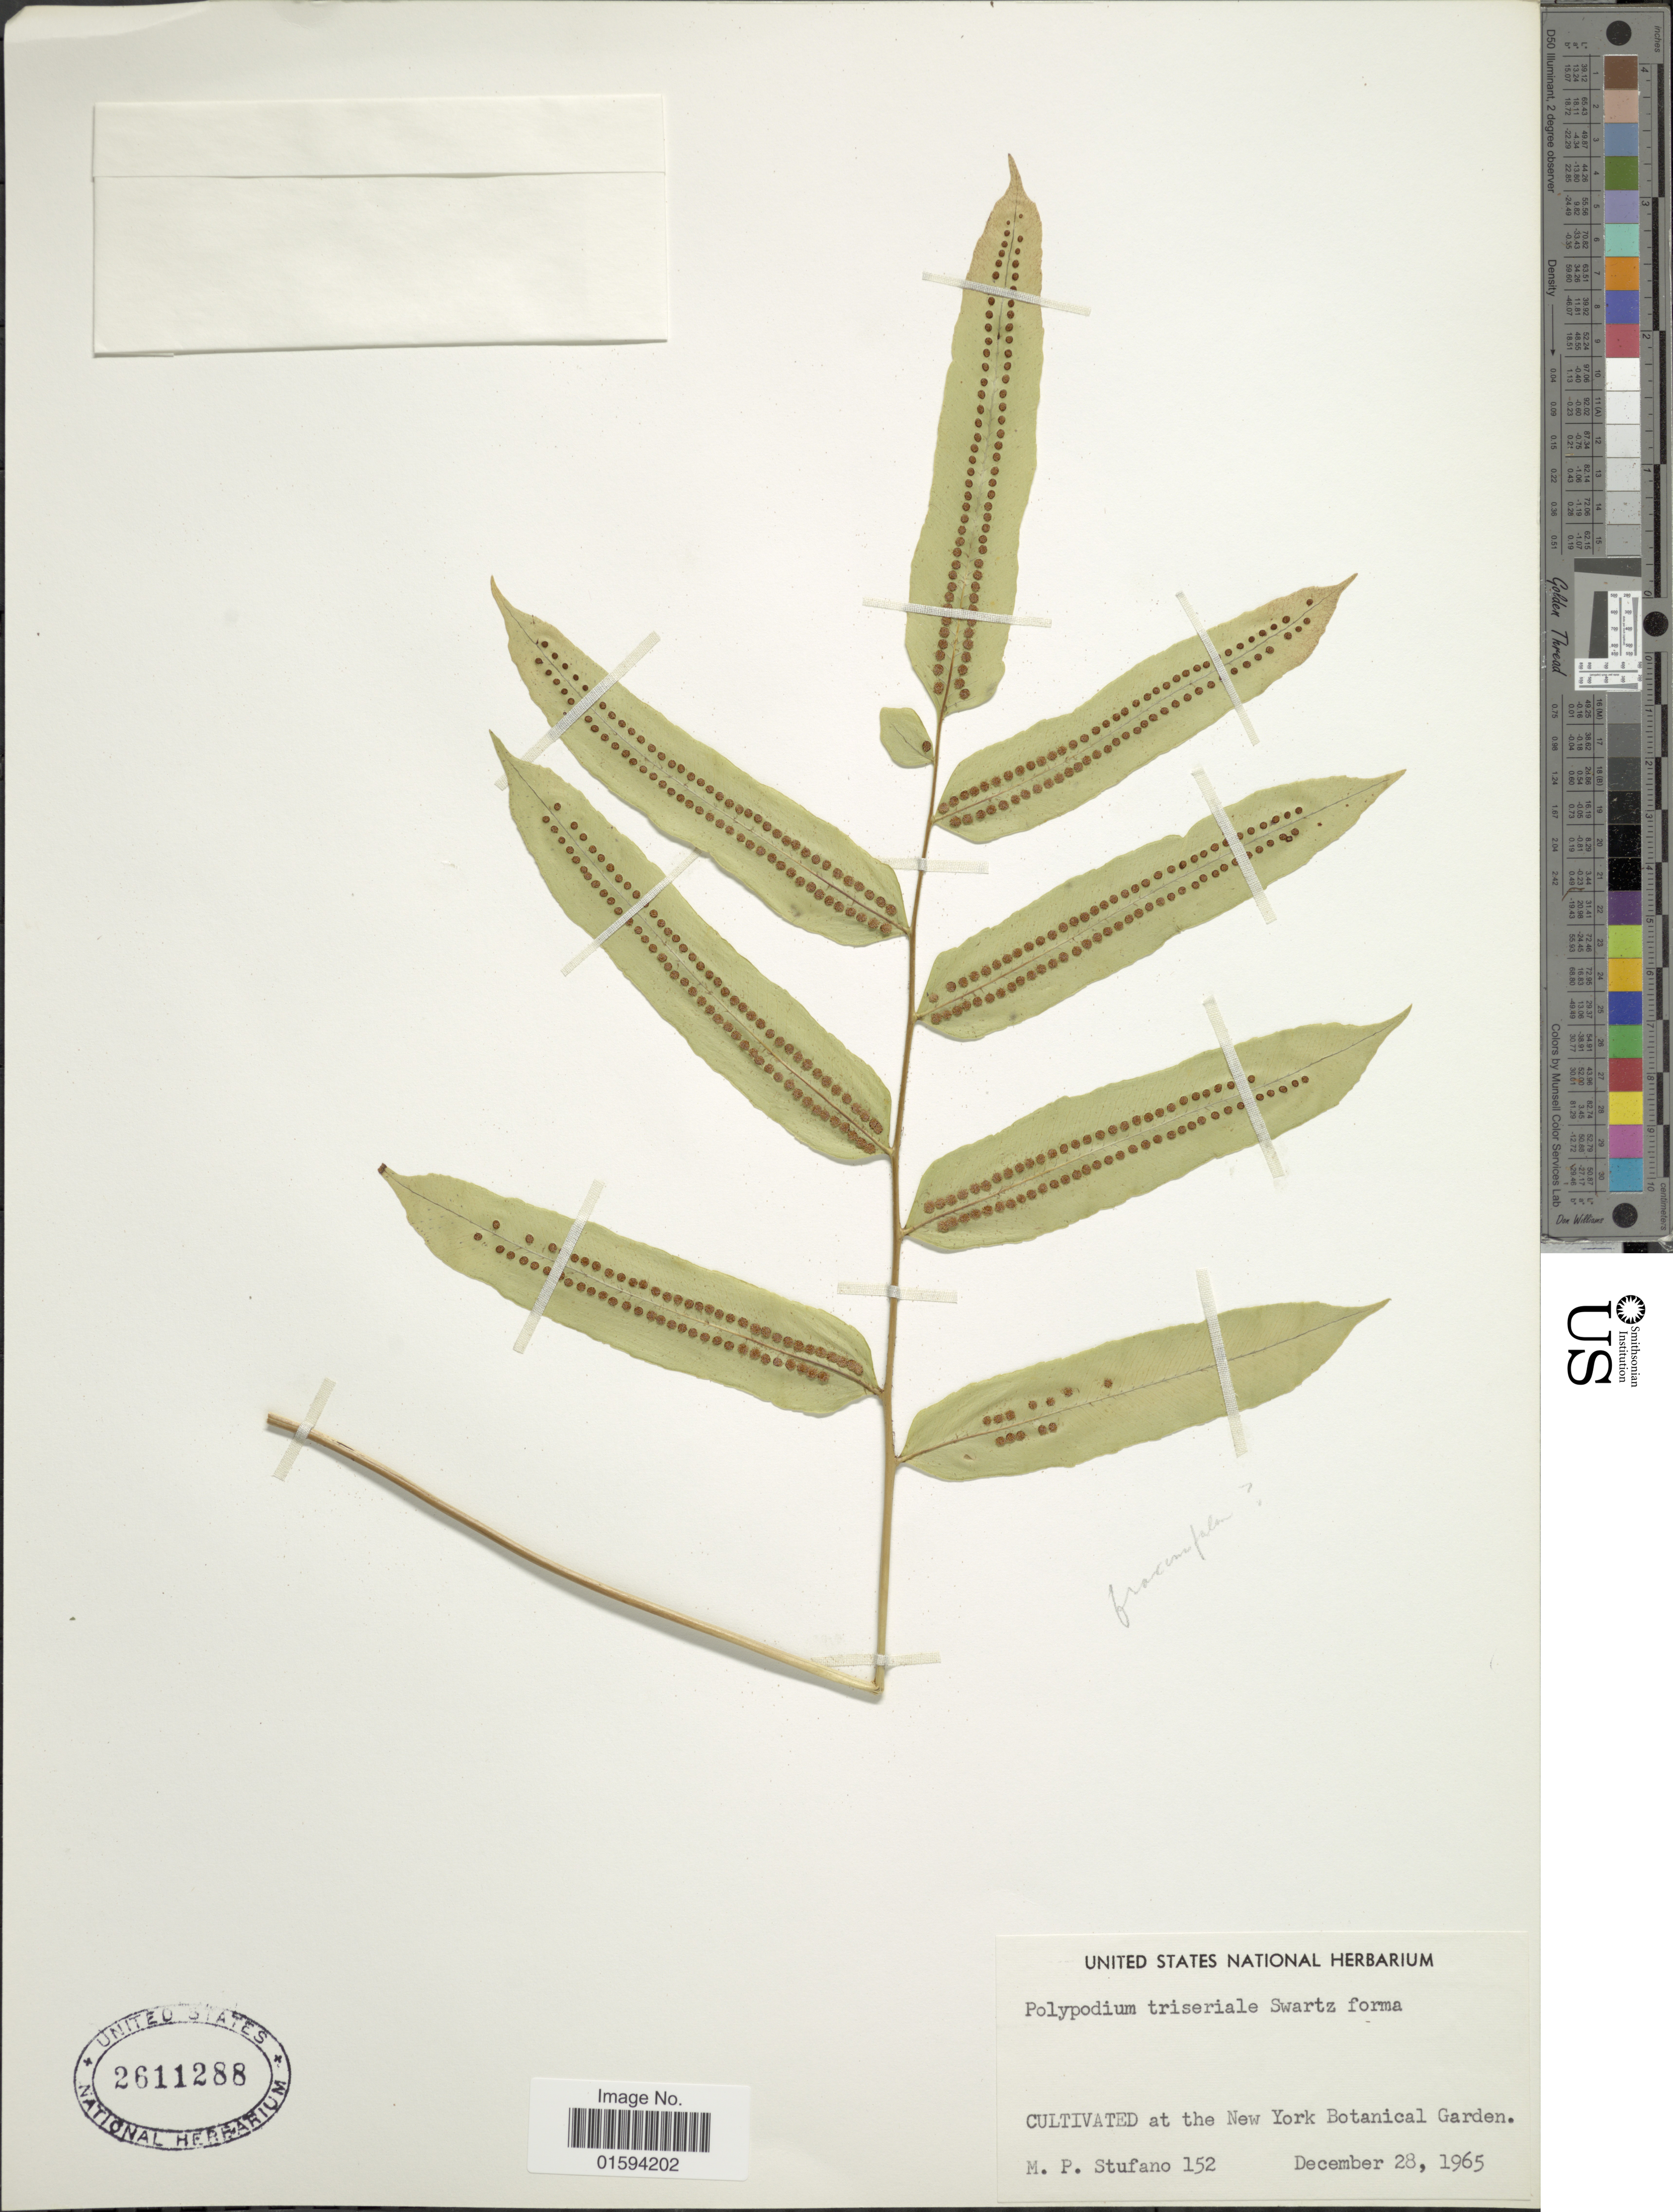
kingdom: Plantae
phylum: Tracheophyta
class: Polypodiopsida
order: Polypodiales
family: Polypodiaceae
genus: Polypodium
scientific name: Polypodium triseriale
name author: Sw.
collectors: M. Stufano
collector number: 152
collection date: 1965-12-28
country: United States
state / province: New York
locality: New York Botanical Garden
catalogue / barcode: US 2611288